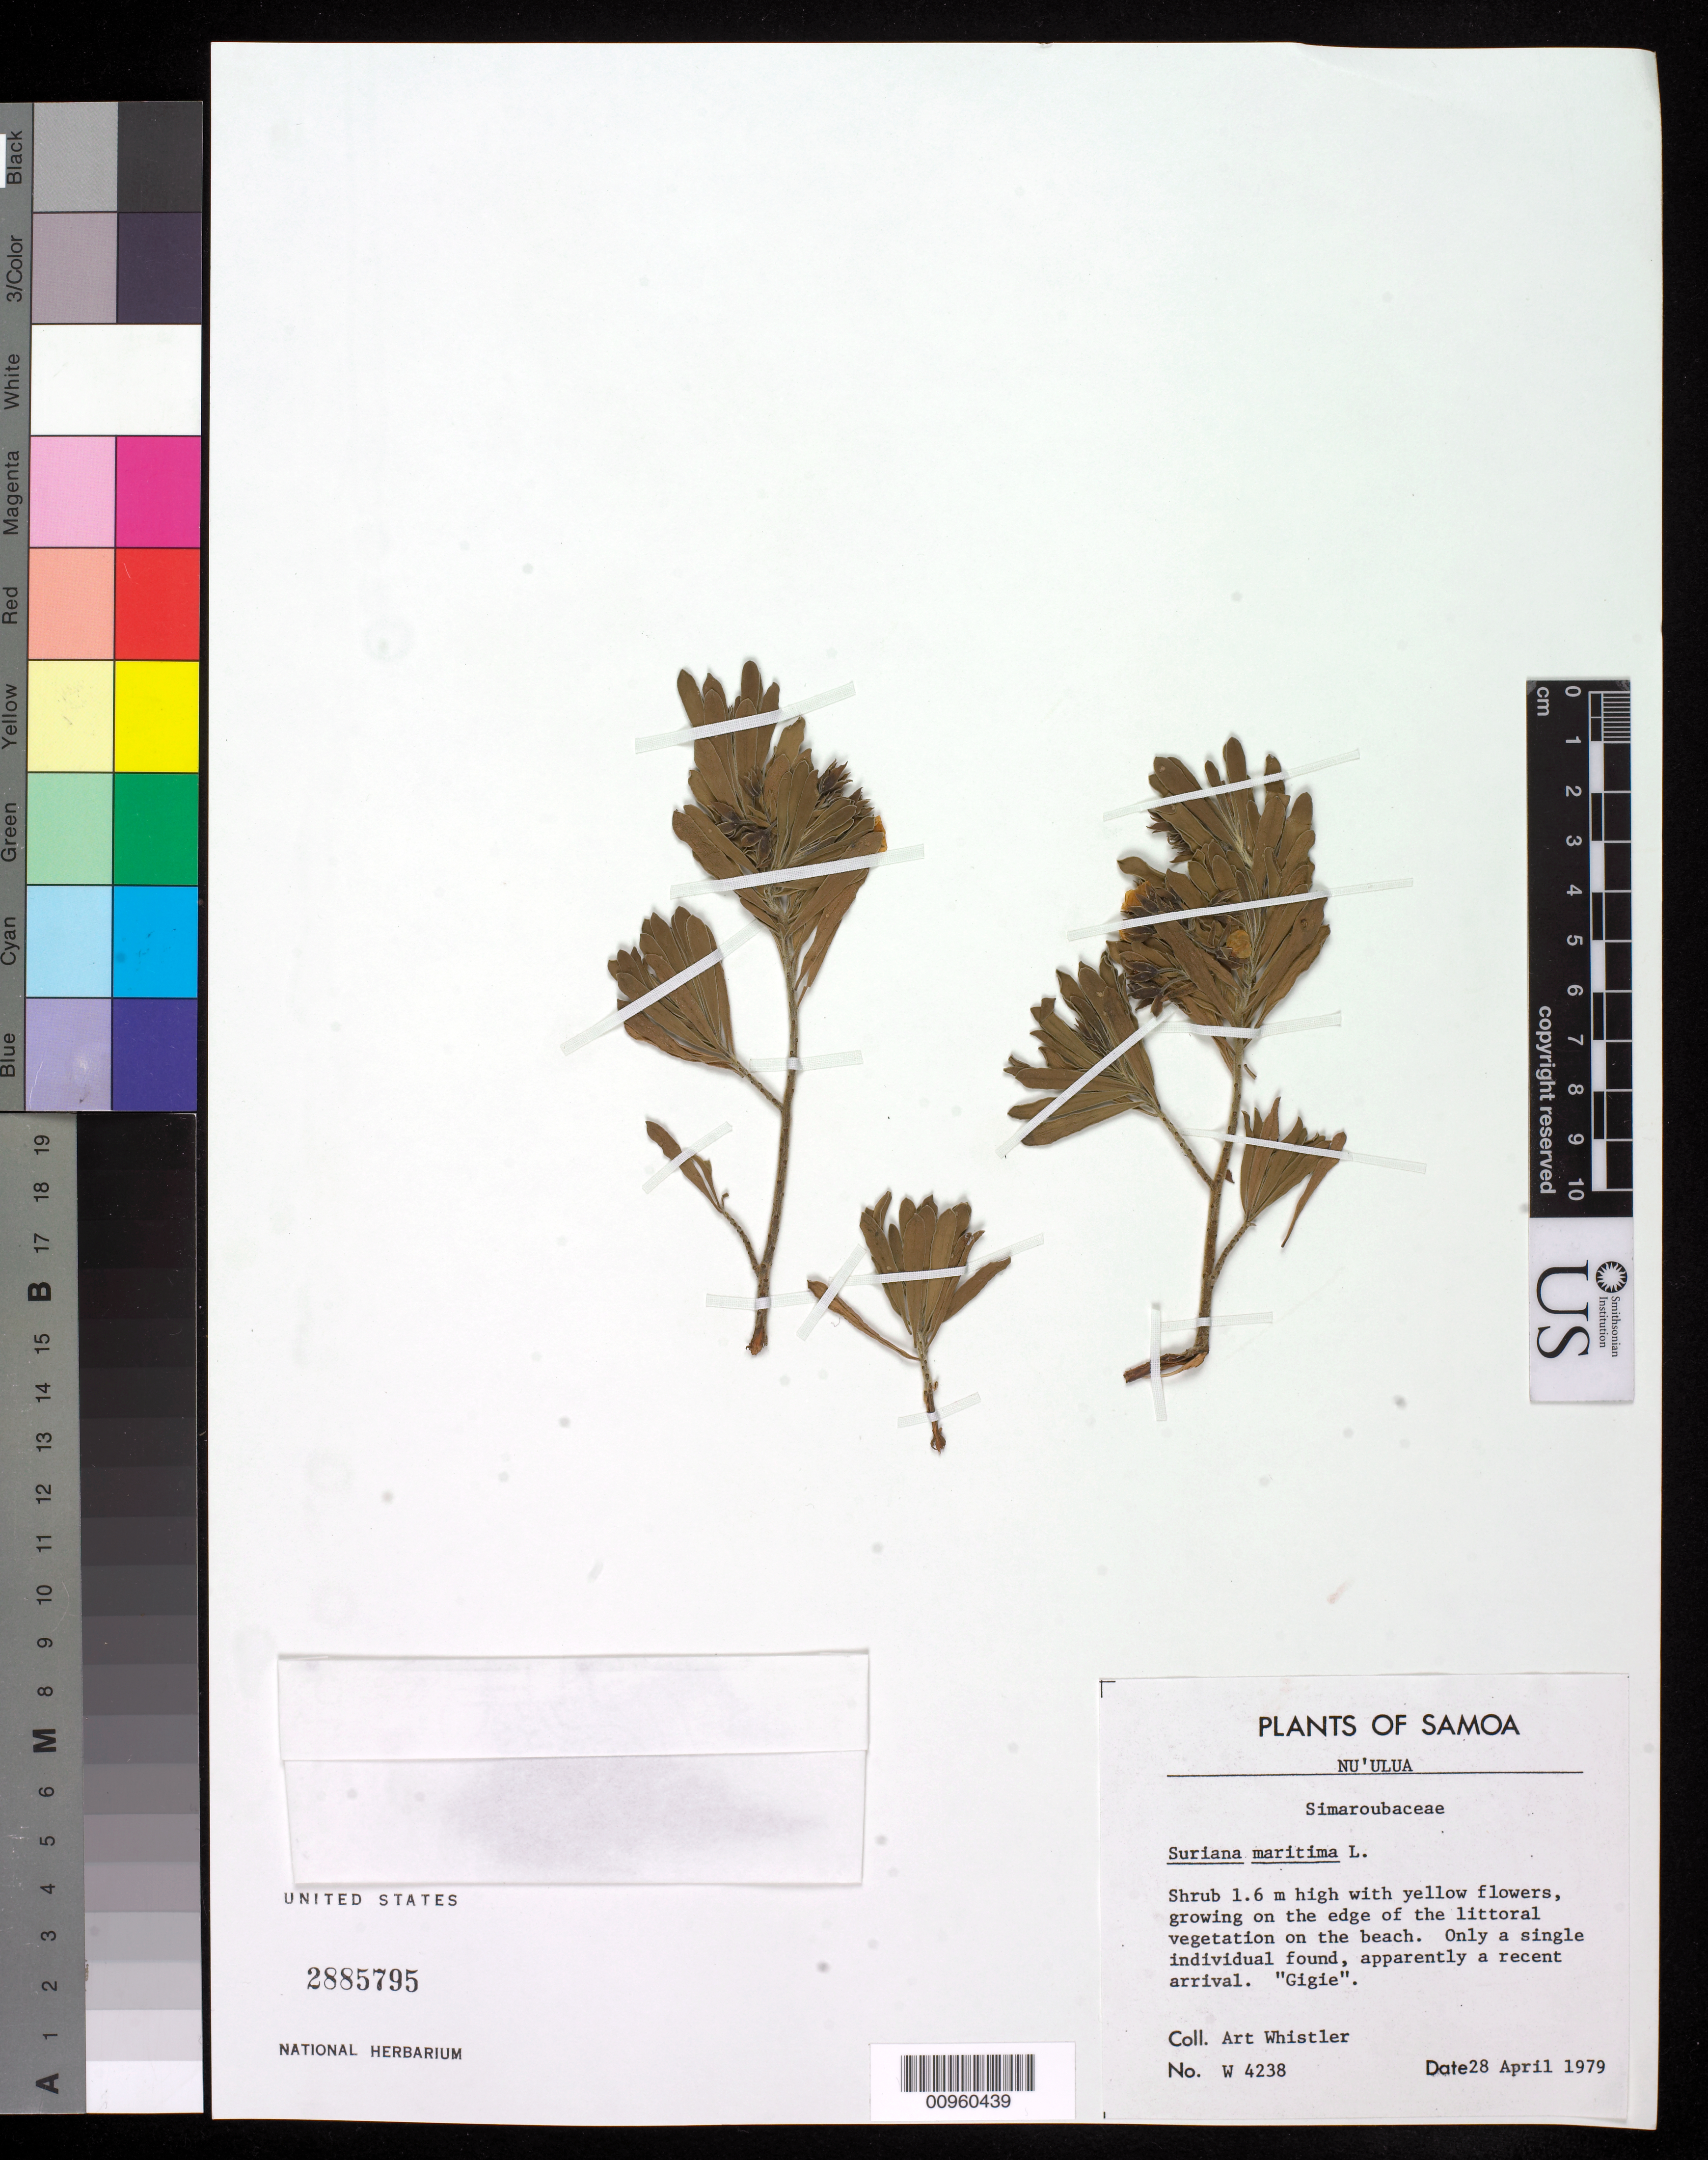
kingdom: Plantae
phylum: Tracheophyta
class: Magnoliopsida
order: Fabales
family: Surianaceae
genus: Suriana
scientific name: Suriana maritima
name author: L.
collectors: A. Whistler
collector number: W 4238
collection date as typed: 28 Apr 1979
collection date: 1979-04-28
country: Samoa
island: Upolu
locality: Nu'ulua Island, Samoa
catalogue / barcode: US 2885795